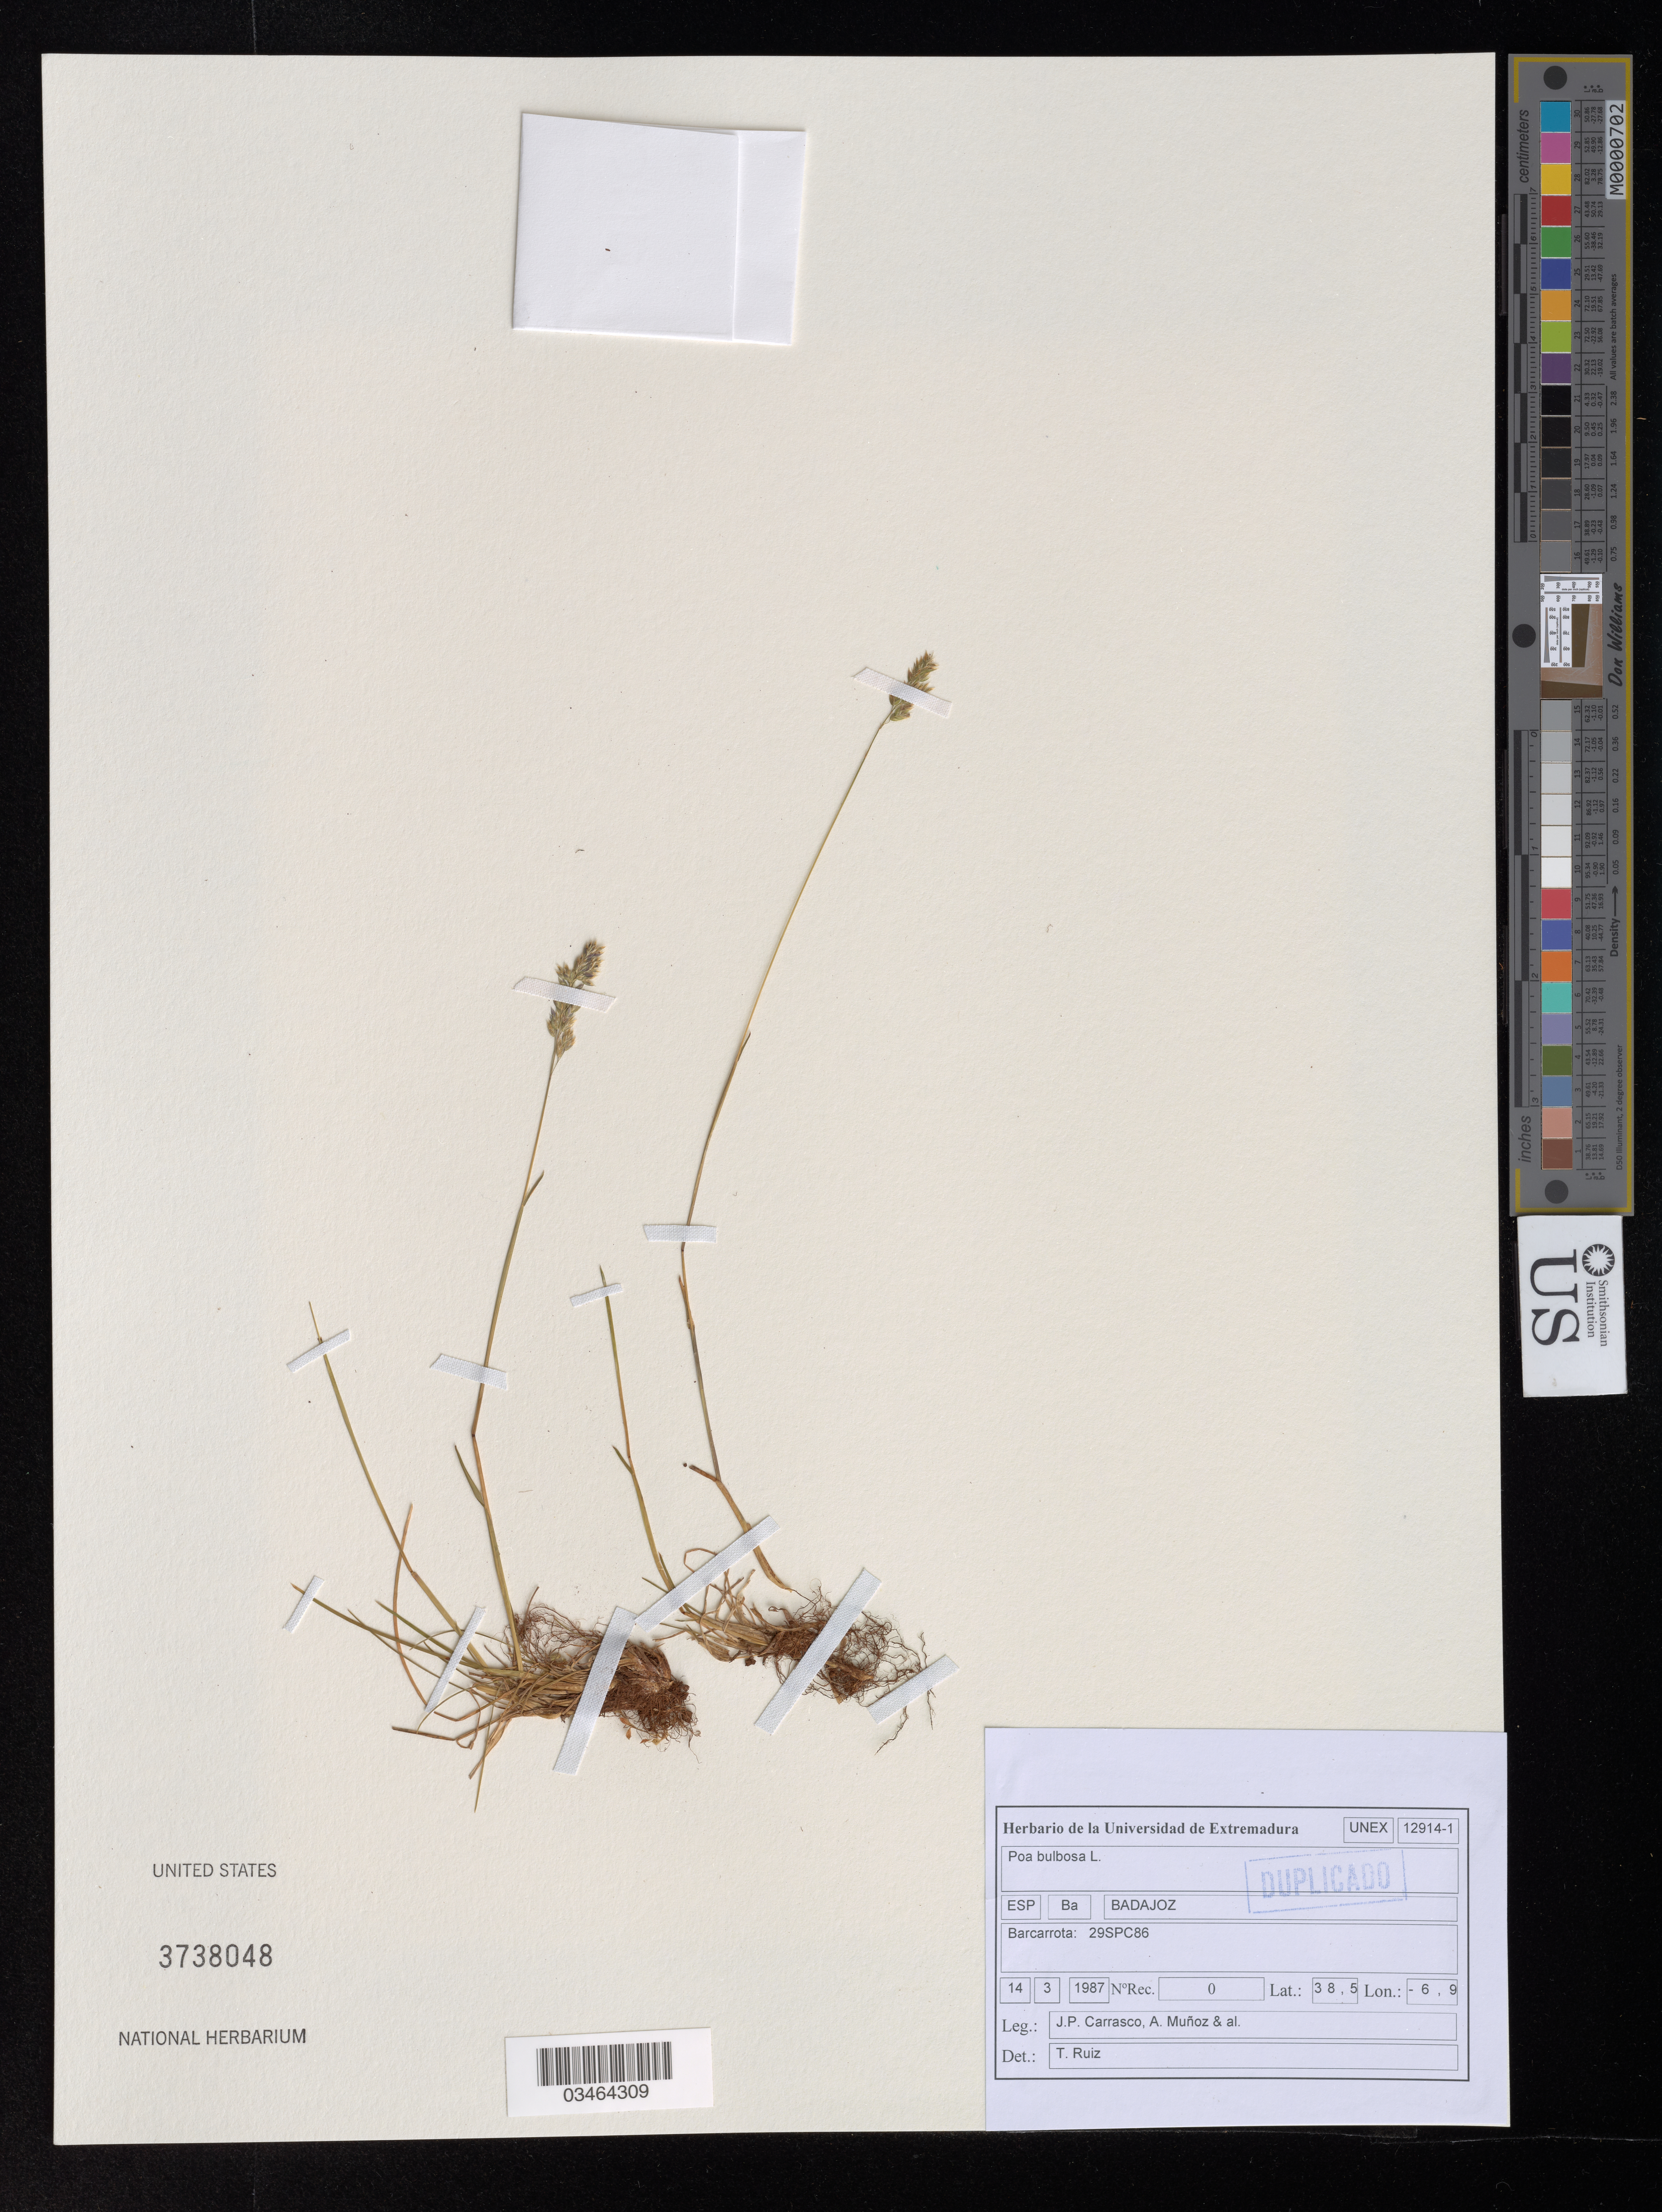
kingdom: Plantae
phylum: Tracheophyta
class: Liliopsida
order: Poales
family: Poaceae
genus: Poa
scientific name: Poa bulbosa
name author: L.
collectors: J. Carrasco, A. Muñoz & et al.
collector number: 12914-1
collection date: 1987-03-14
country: Spain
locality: ESP, Ba, Badajoz, Barcarrota: 29SPC86.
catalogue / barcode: US 3738048